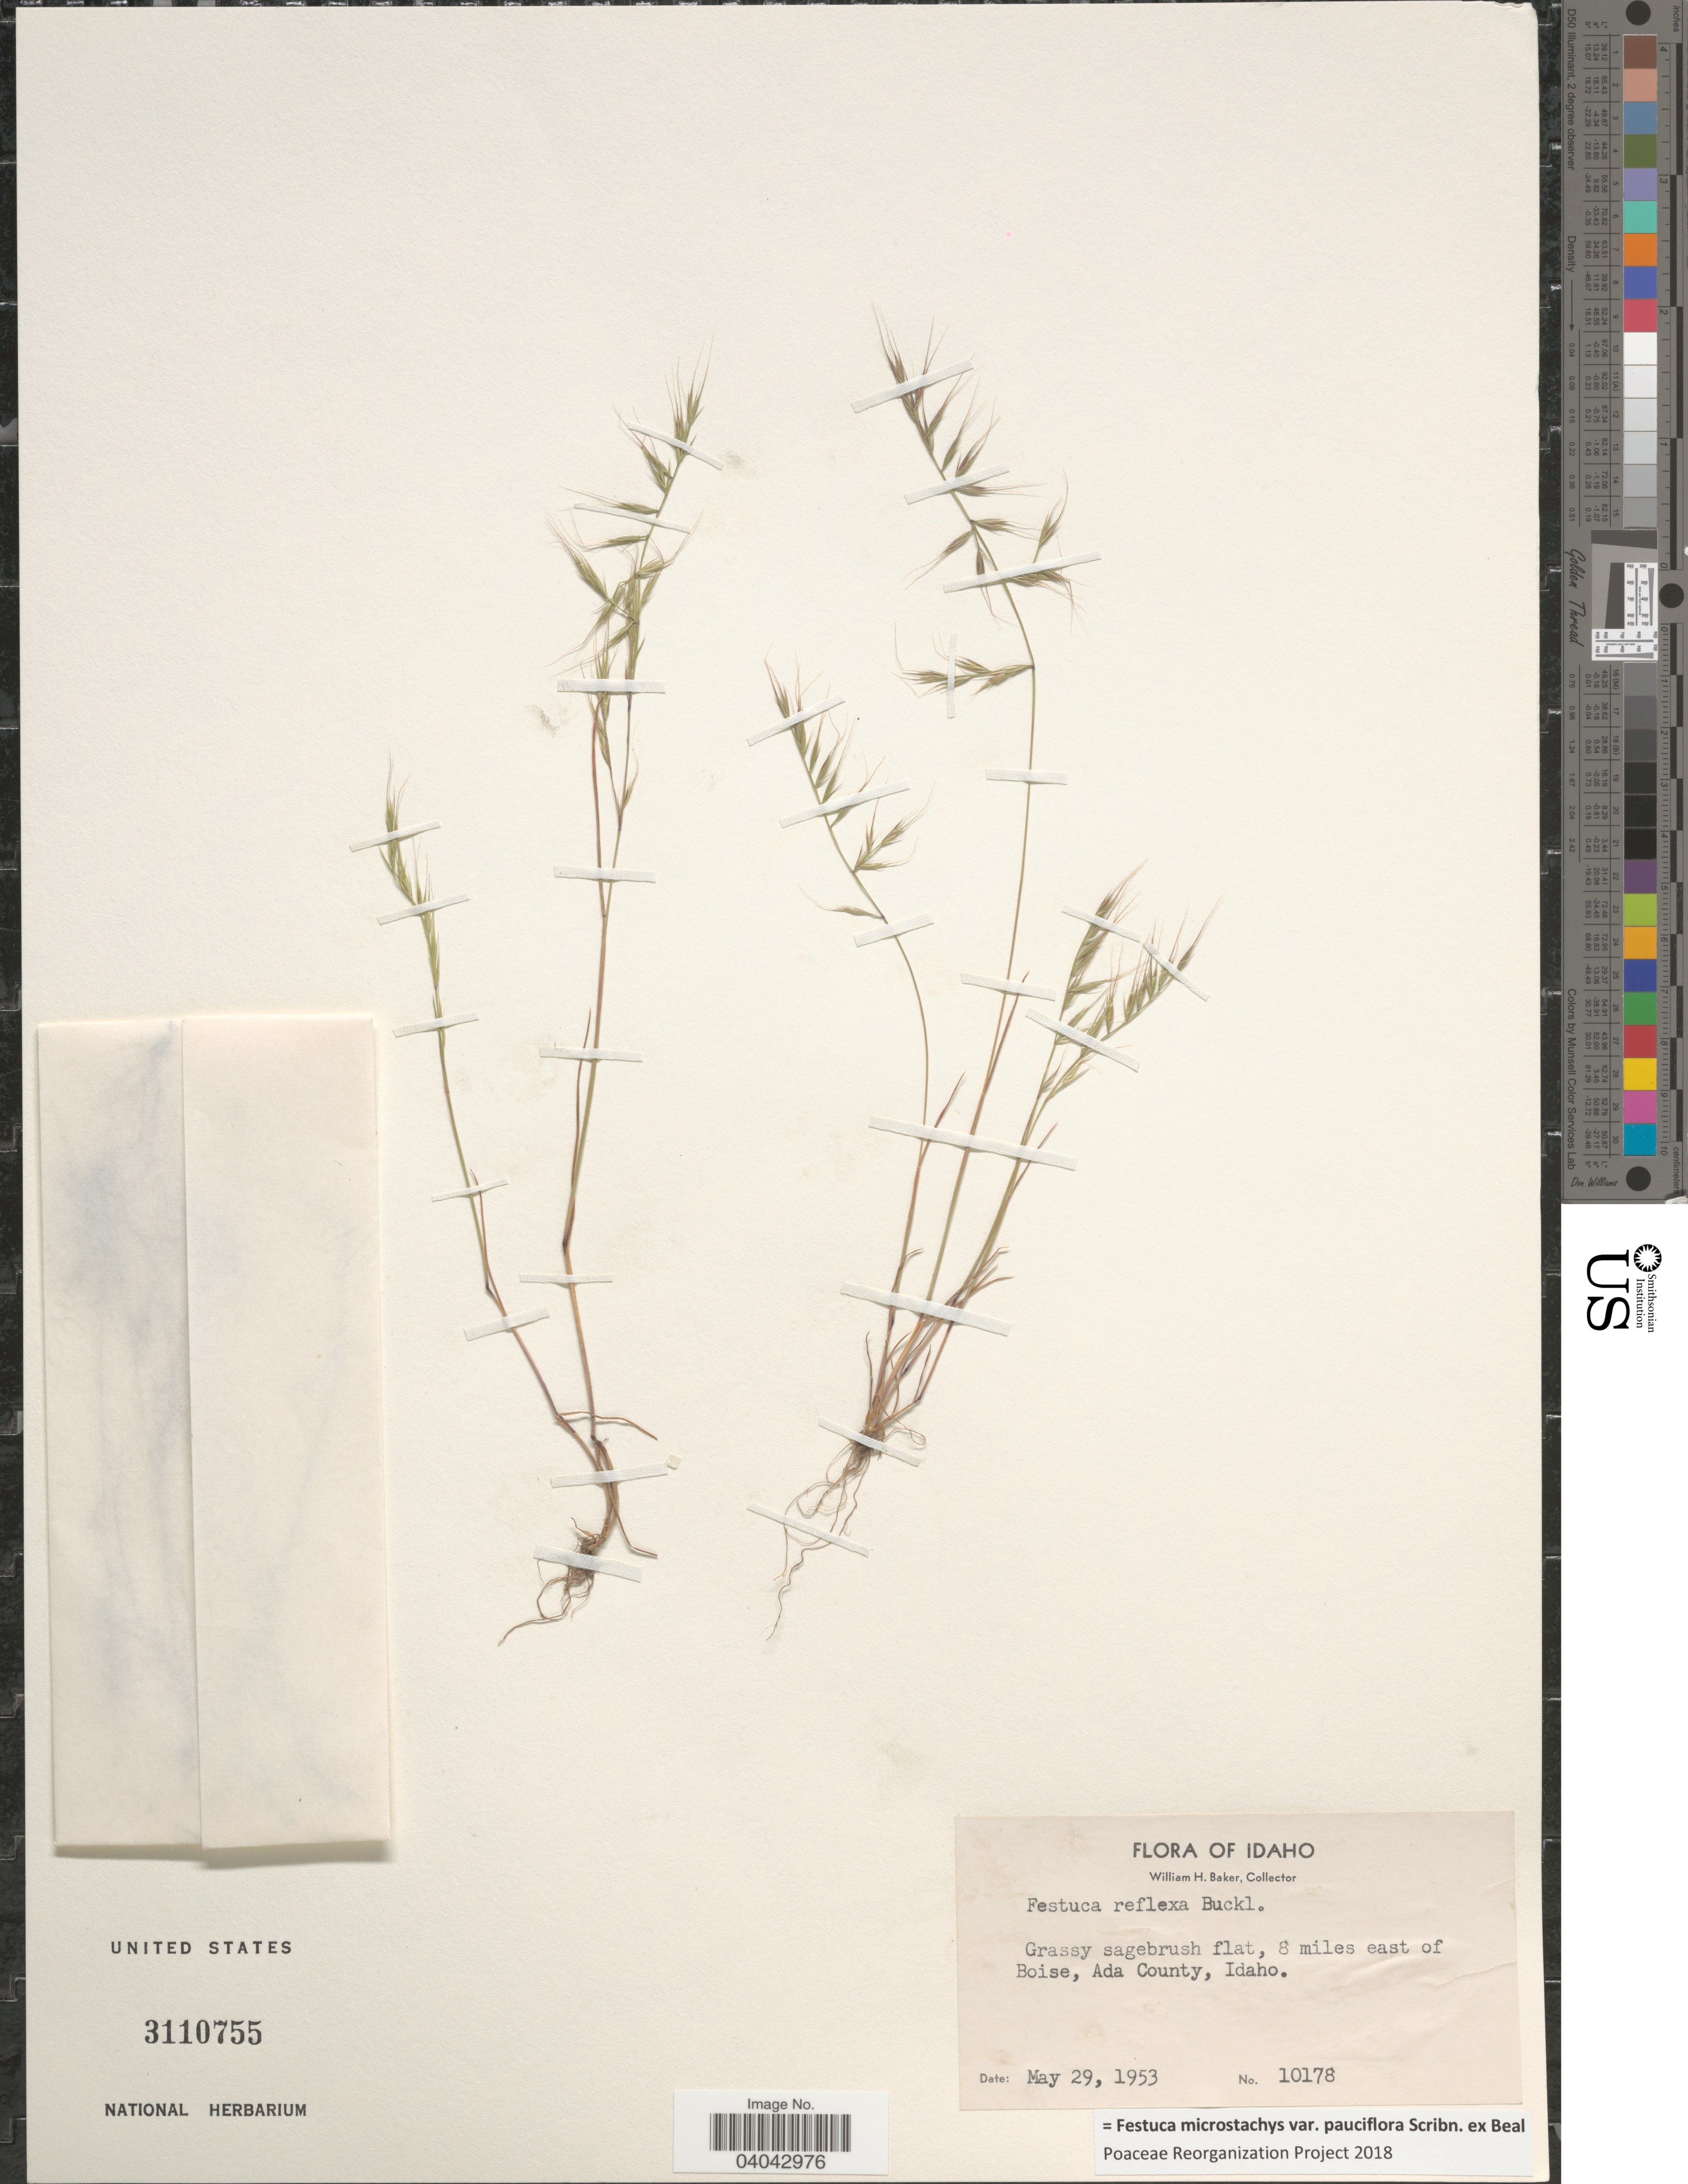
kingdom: Plantae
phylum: Tracheophyta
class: Liliopsida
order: Poales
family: Poaceae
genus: Festuca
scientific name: Festuca microstachys var. pauciflora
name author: Scribn. ex W.J. Beal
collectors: W. H. Baker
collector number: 10178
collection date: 1953-05-29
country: United States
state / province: Idaho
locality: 8 miles east of Boise, Ada County.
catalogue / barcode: US 3110755